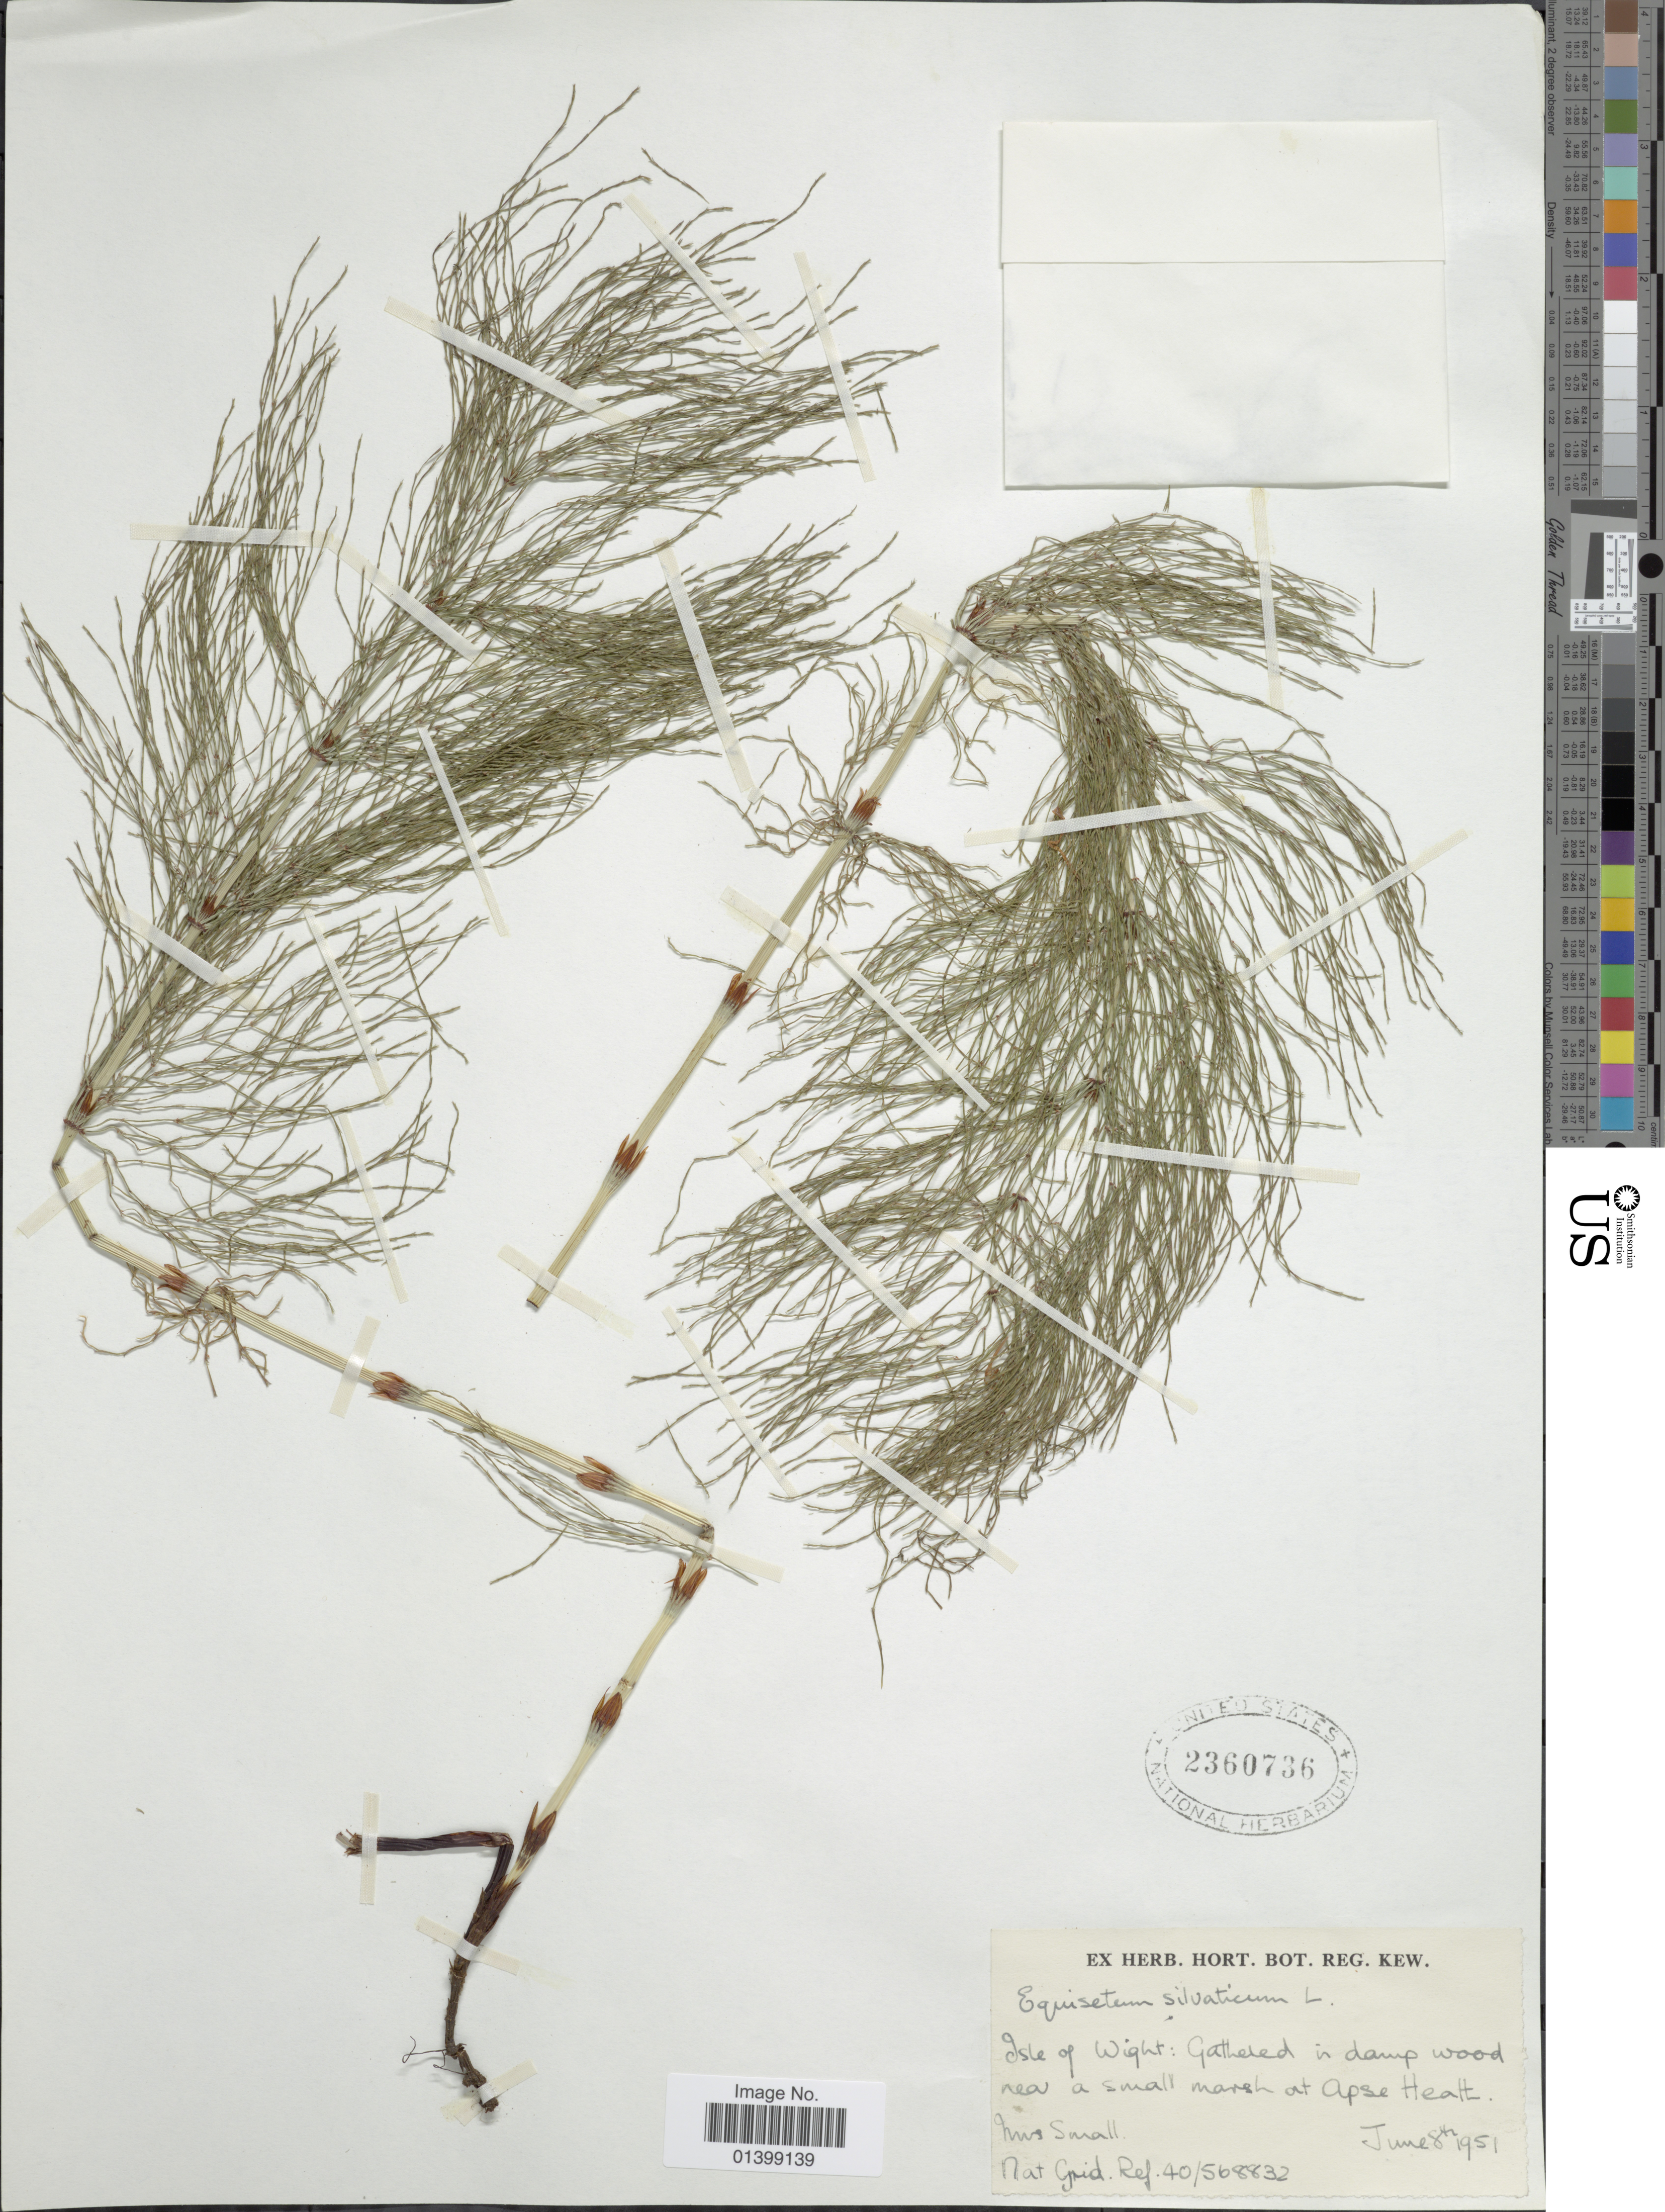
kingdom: Plantae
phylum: Tracheophyta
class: Polypodiopsida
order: Equisetales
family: Equisetaceae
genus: Equisetum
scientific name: Equisetum sylvaticum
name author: L.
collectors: -- Small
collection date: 1951-06-08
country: United Kingdom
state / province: England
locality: Isle of Wight: Gathered in wood near a small marsh at Apse Heath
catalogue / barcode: US 2360736